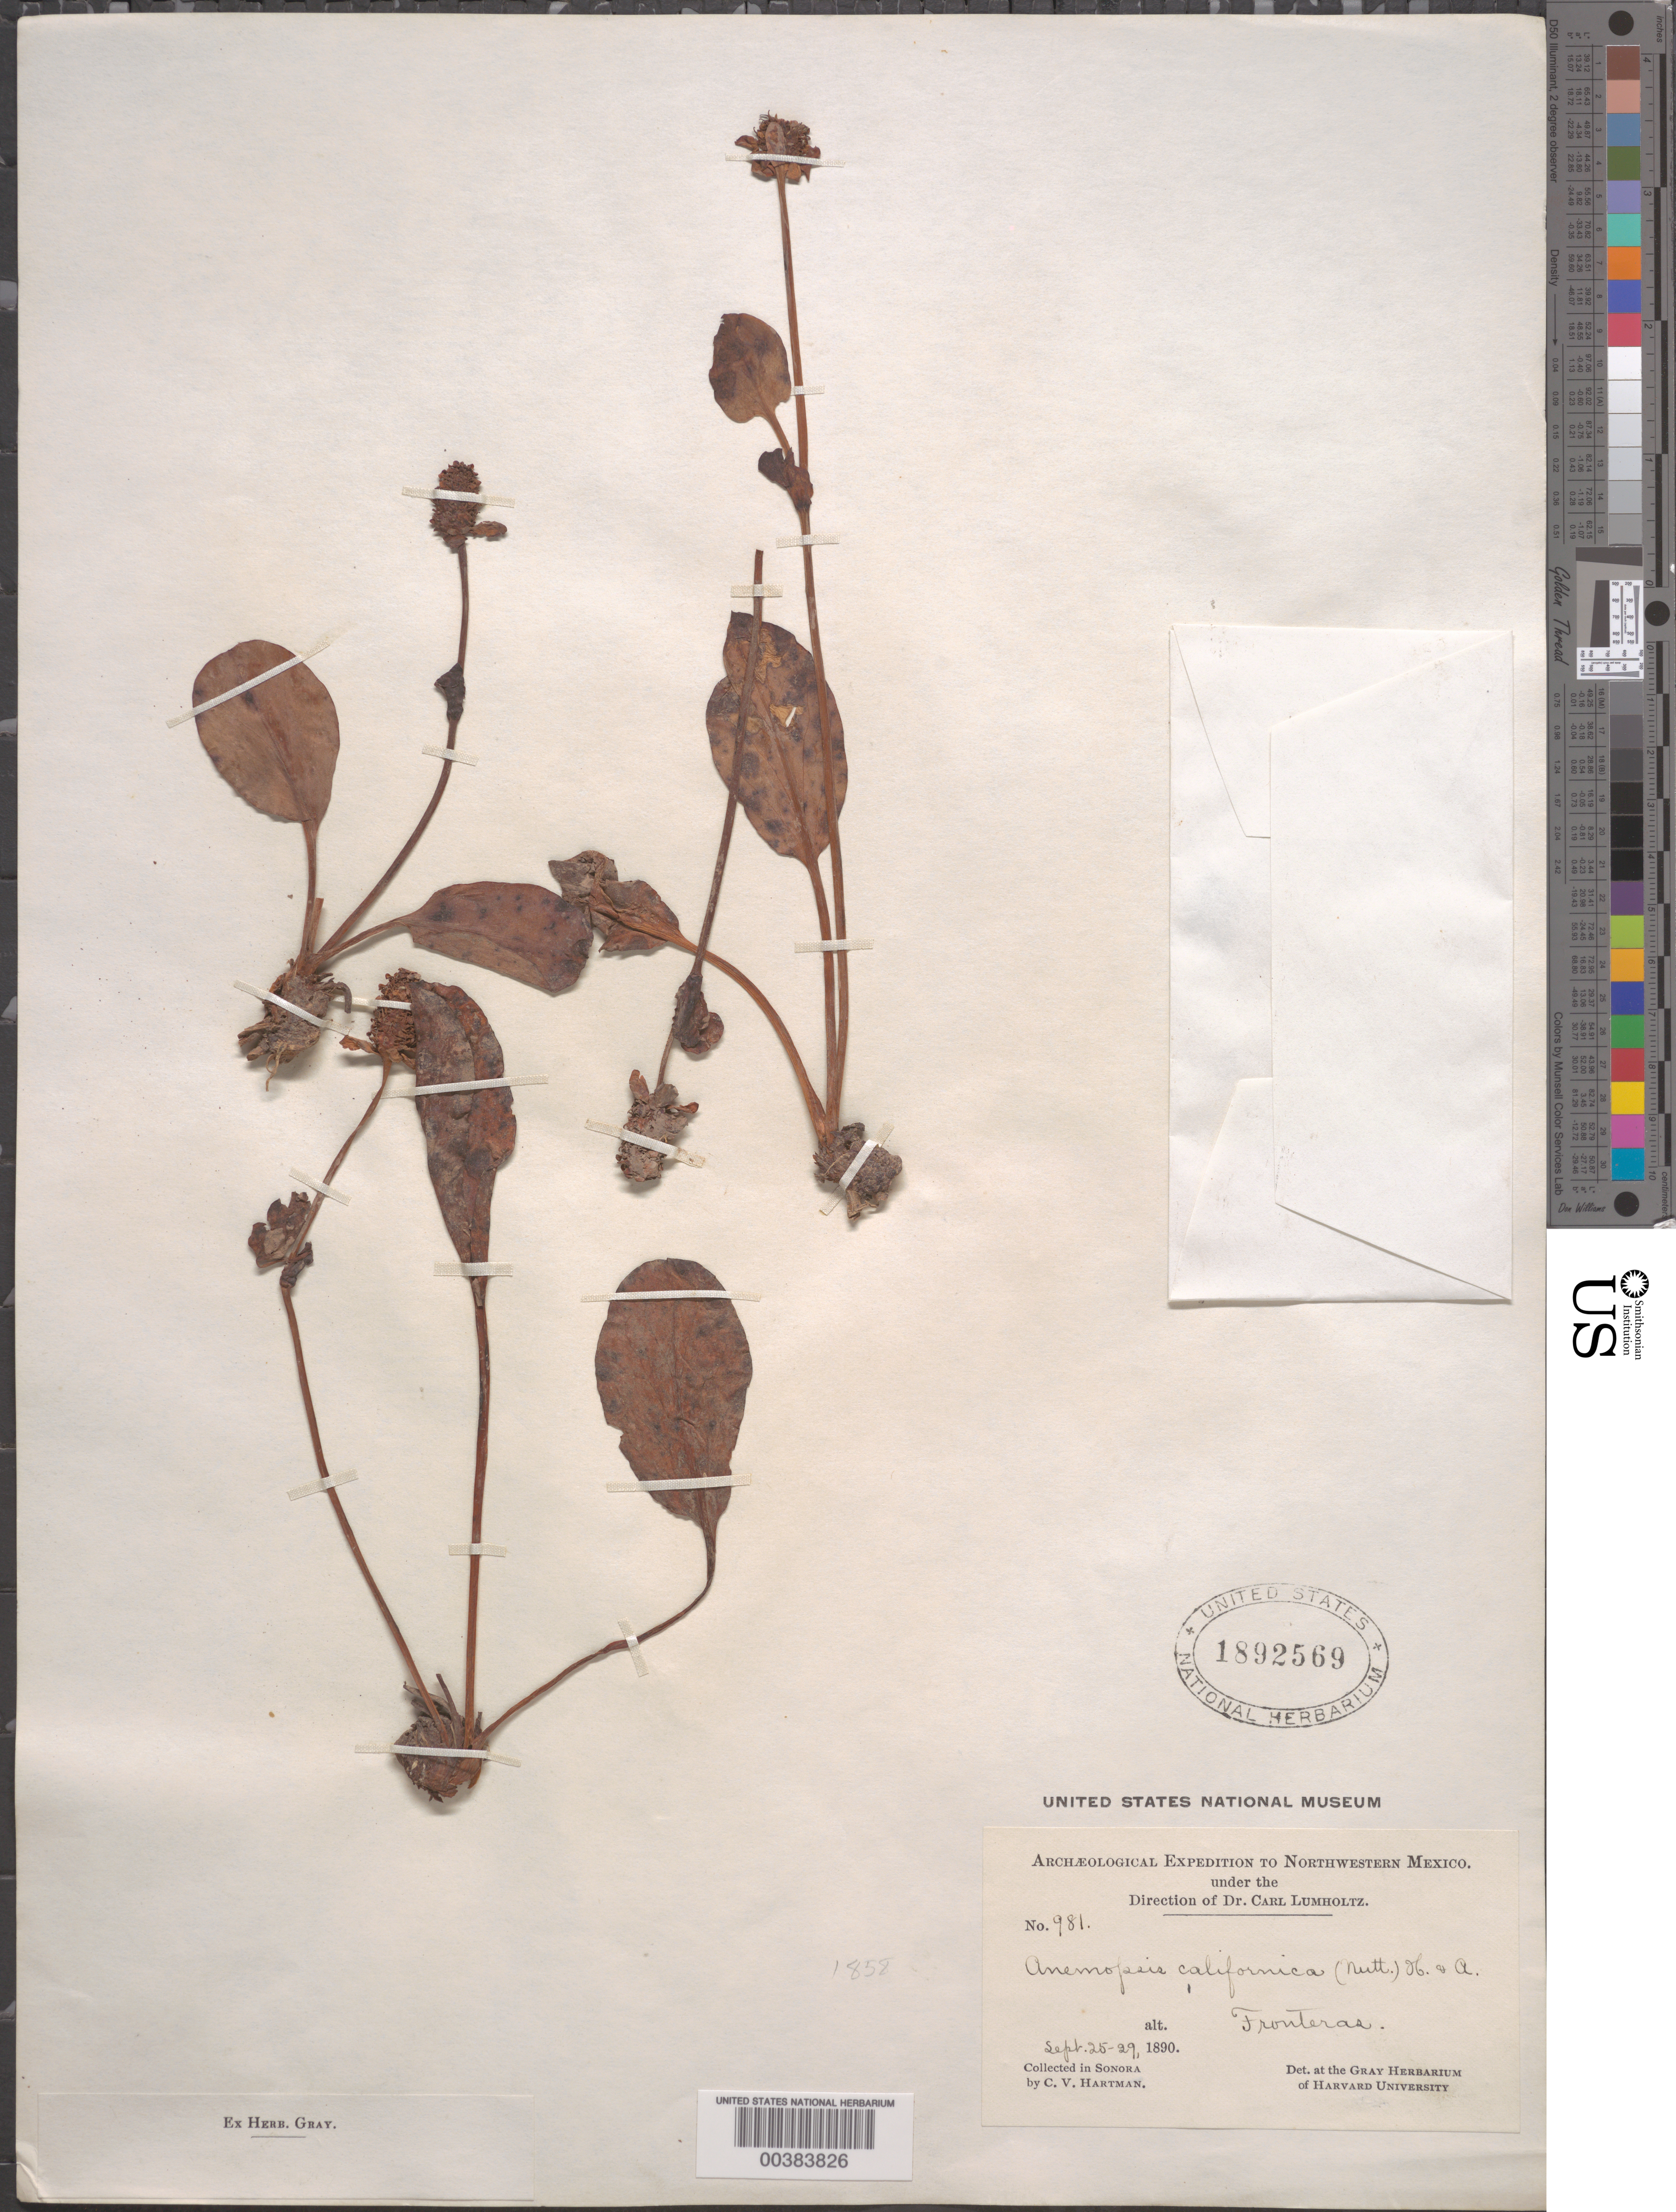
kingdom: Plantae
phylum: Tracheophyta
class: Magnoliopsida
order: Piperales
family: Saururaceae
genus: Anemopsis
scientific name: Anemopsis californica var. typica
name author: Kelso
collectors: C. V. Hartman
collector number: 981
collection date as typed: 25 Sep 1890 to 29 Sep 1890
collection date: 1890-09-25/1890-09-29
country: Mexico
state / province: Sonora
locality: Fronterae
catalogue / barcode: US 1892569